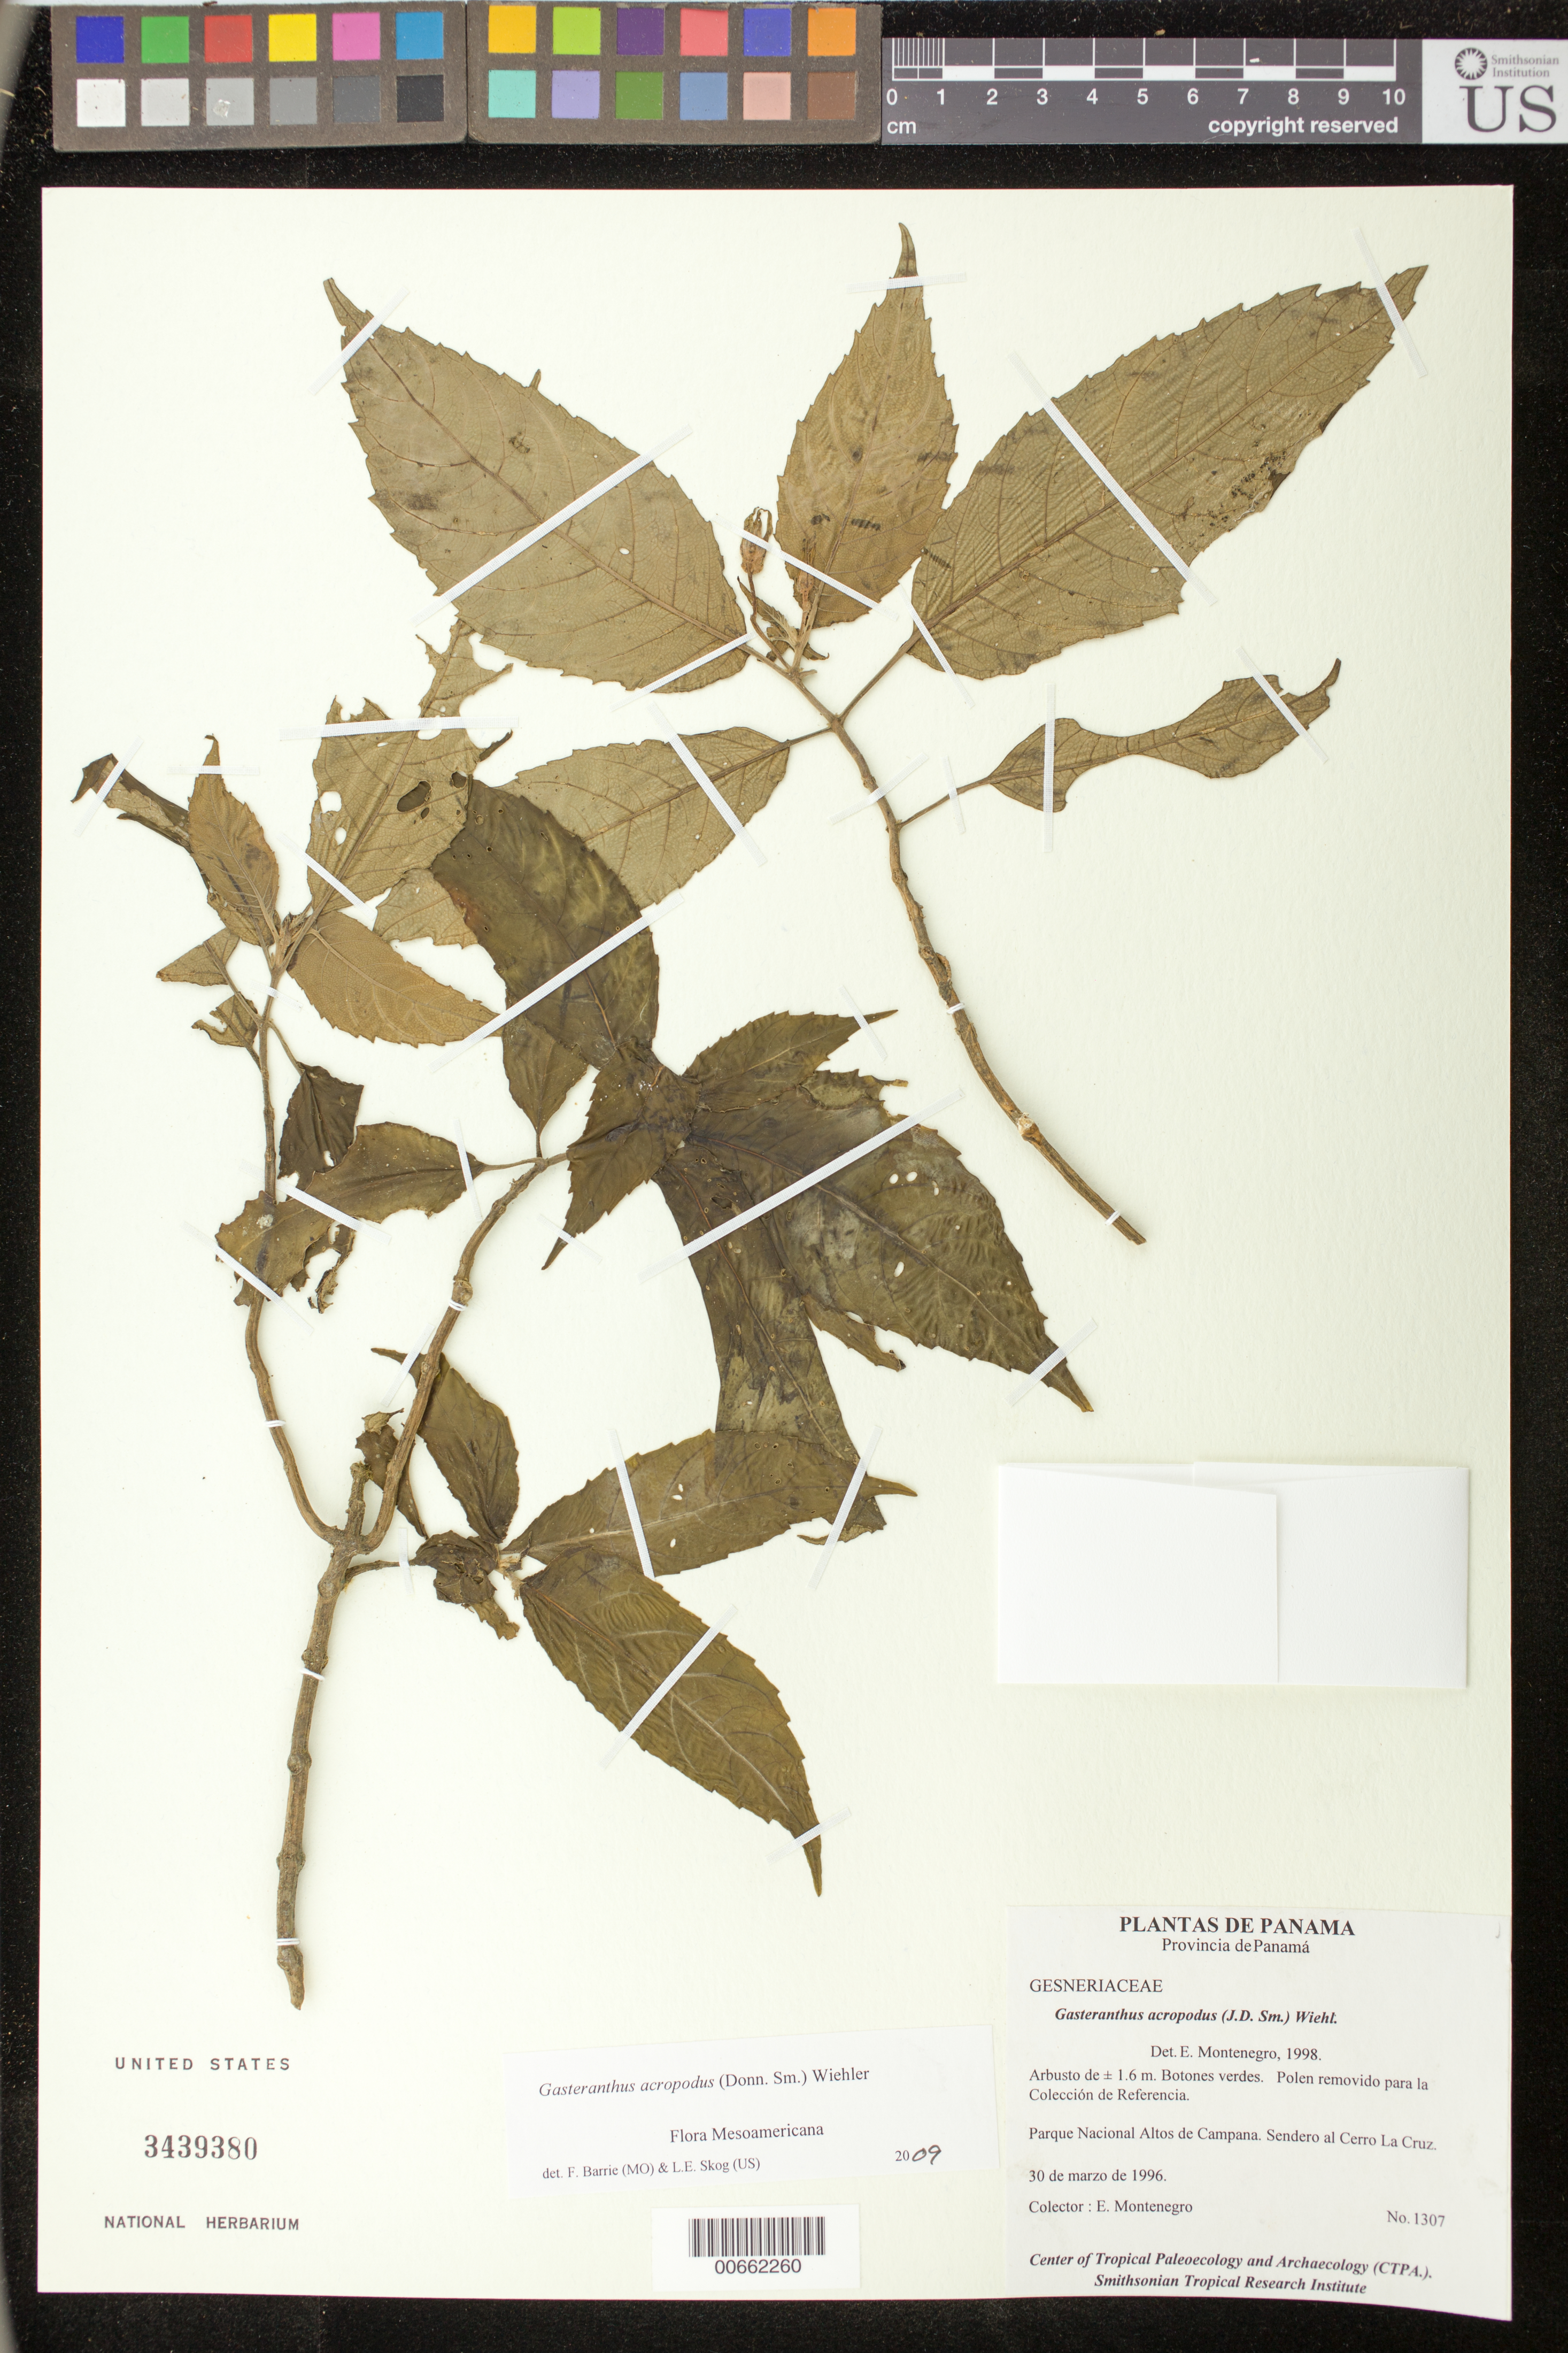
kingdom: Plantae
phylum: Tracheophyta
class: Magnoliopsida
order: Lamiales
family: Gesneriaceae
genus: Gasteranthus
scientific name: Gasteranthus acropodus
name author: (Donn. Sm.) Wiehler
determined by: Montenegro, E.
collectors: E. Montenegro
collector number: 1307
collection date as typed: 30 Mar 1996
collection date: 1996-03-30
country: Panama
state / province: Panamá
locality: Parque Nacional Altos de Campana, Sendero al Cerro La Cruz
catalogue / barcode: US 3439380